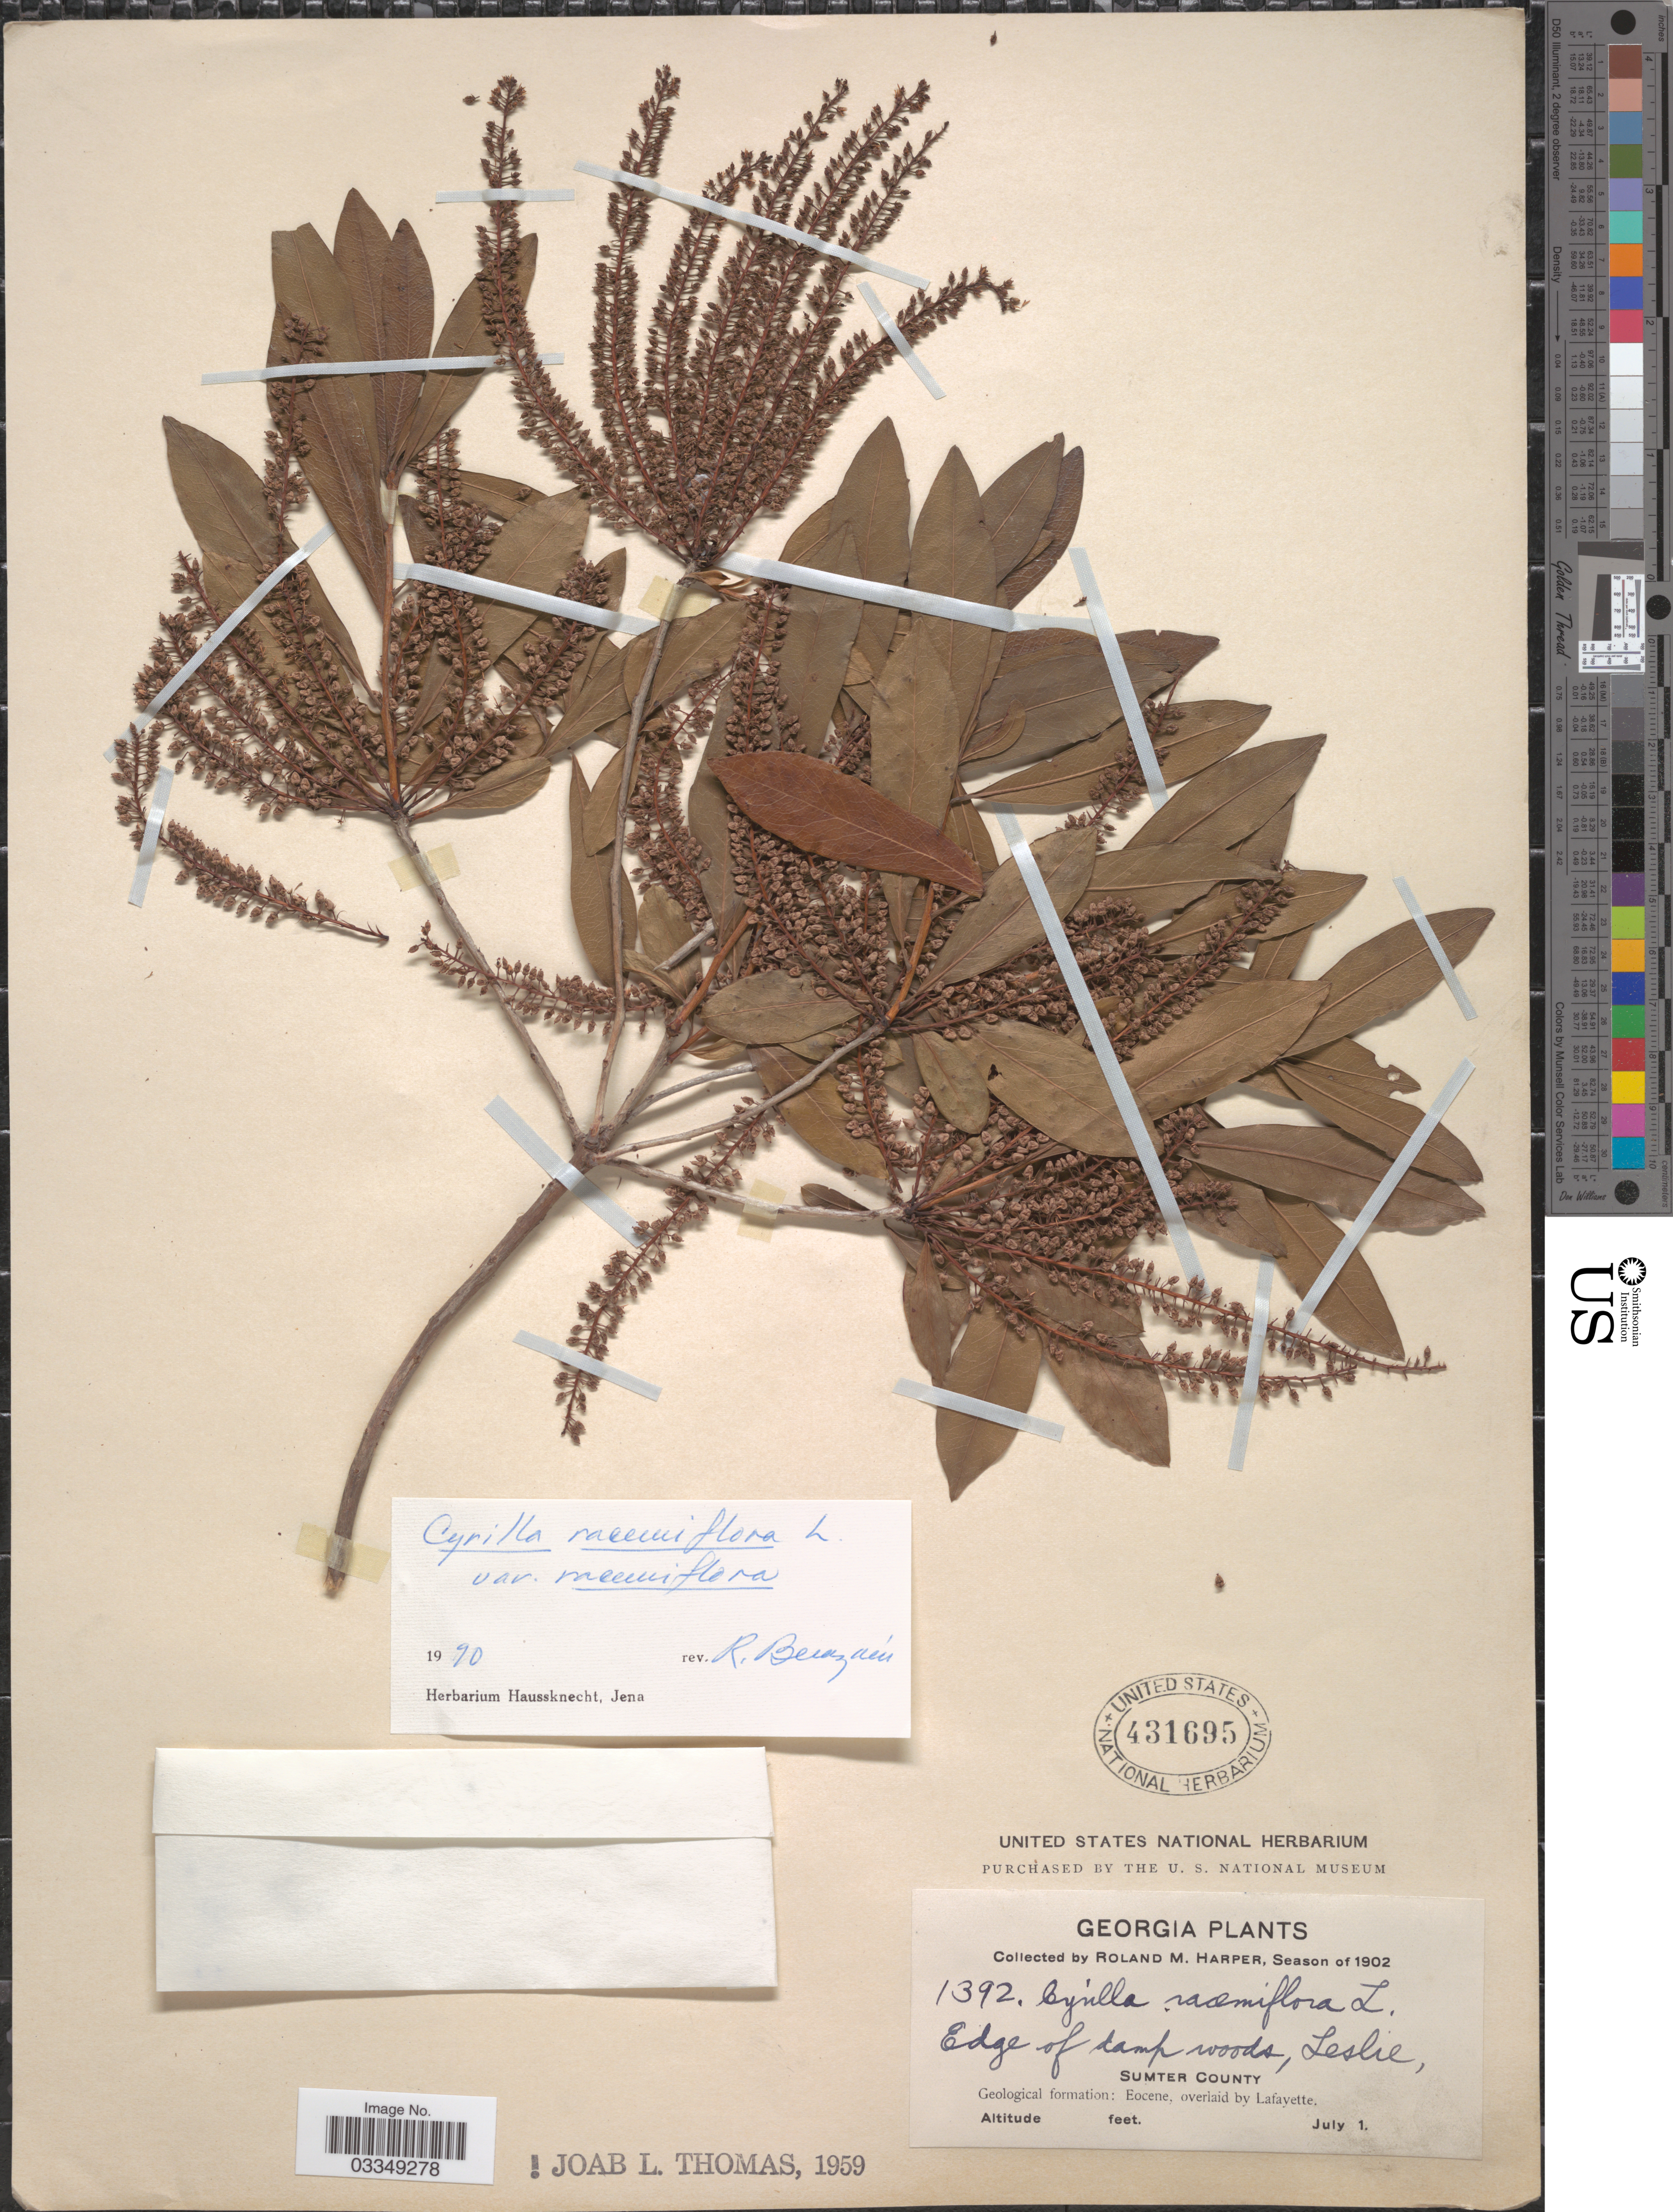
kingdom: Plantae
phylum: Tracheophyta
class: Magnoliopsida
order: Ericales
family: Cyrillaceae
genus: Cyrilla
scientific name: Cyrilla racemiflora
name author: L.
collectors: R. M. Harper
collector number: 1392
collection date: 1902-07-01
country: United States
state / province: Georgia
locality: Leslie. Sumter County. Geological formation: Eocene, overlaid by Lafayette.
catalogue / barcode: US 431695